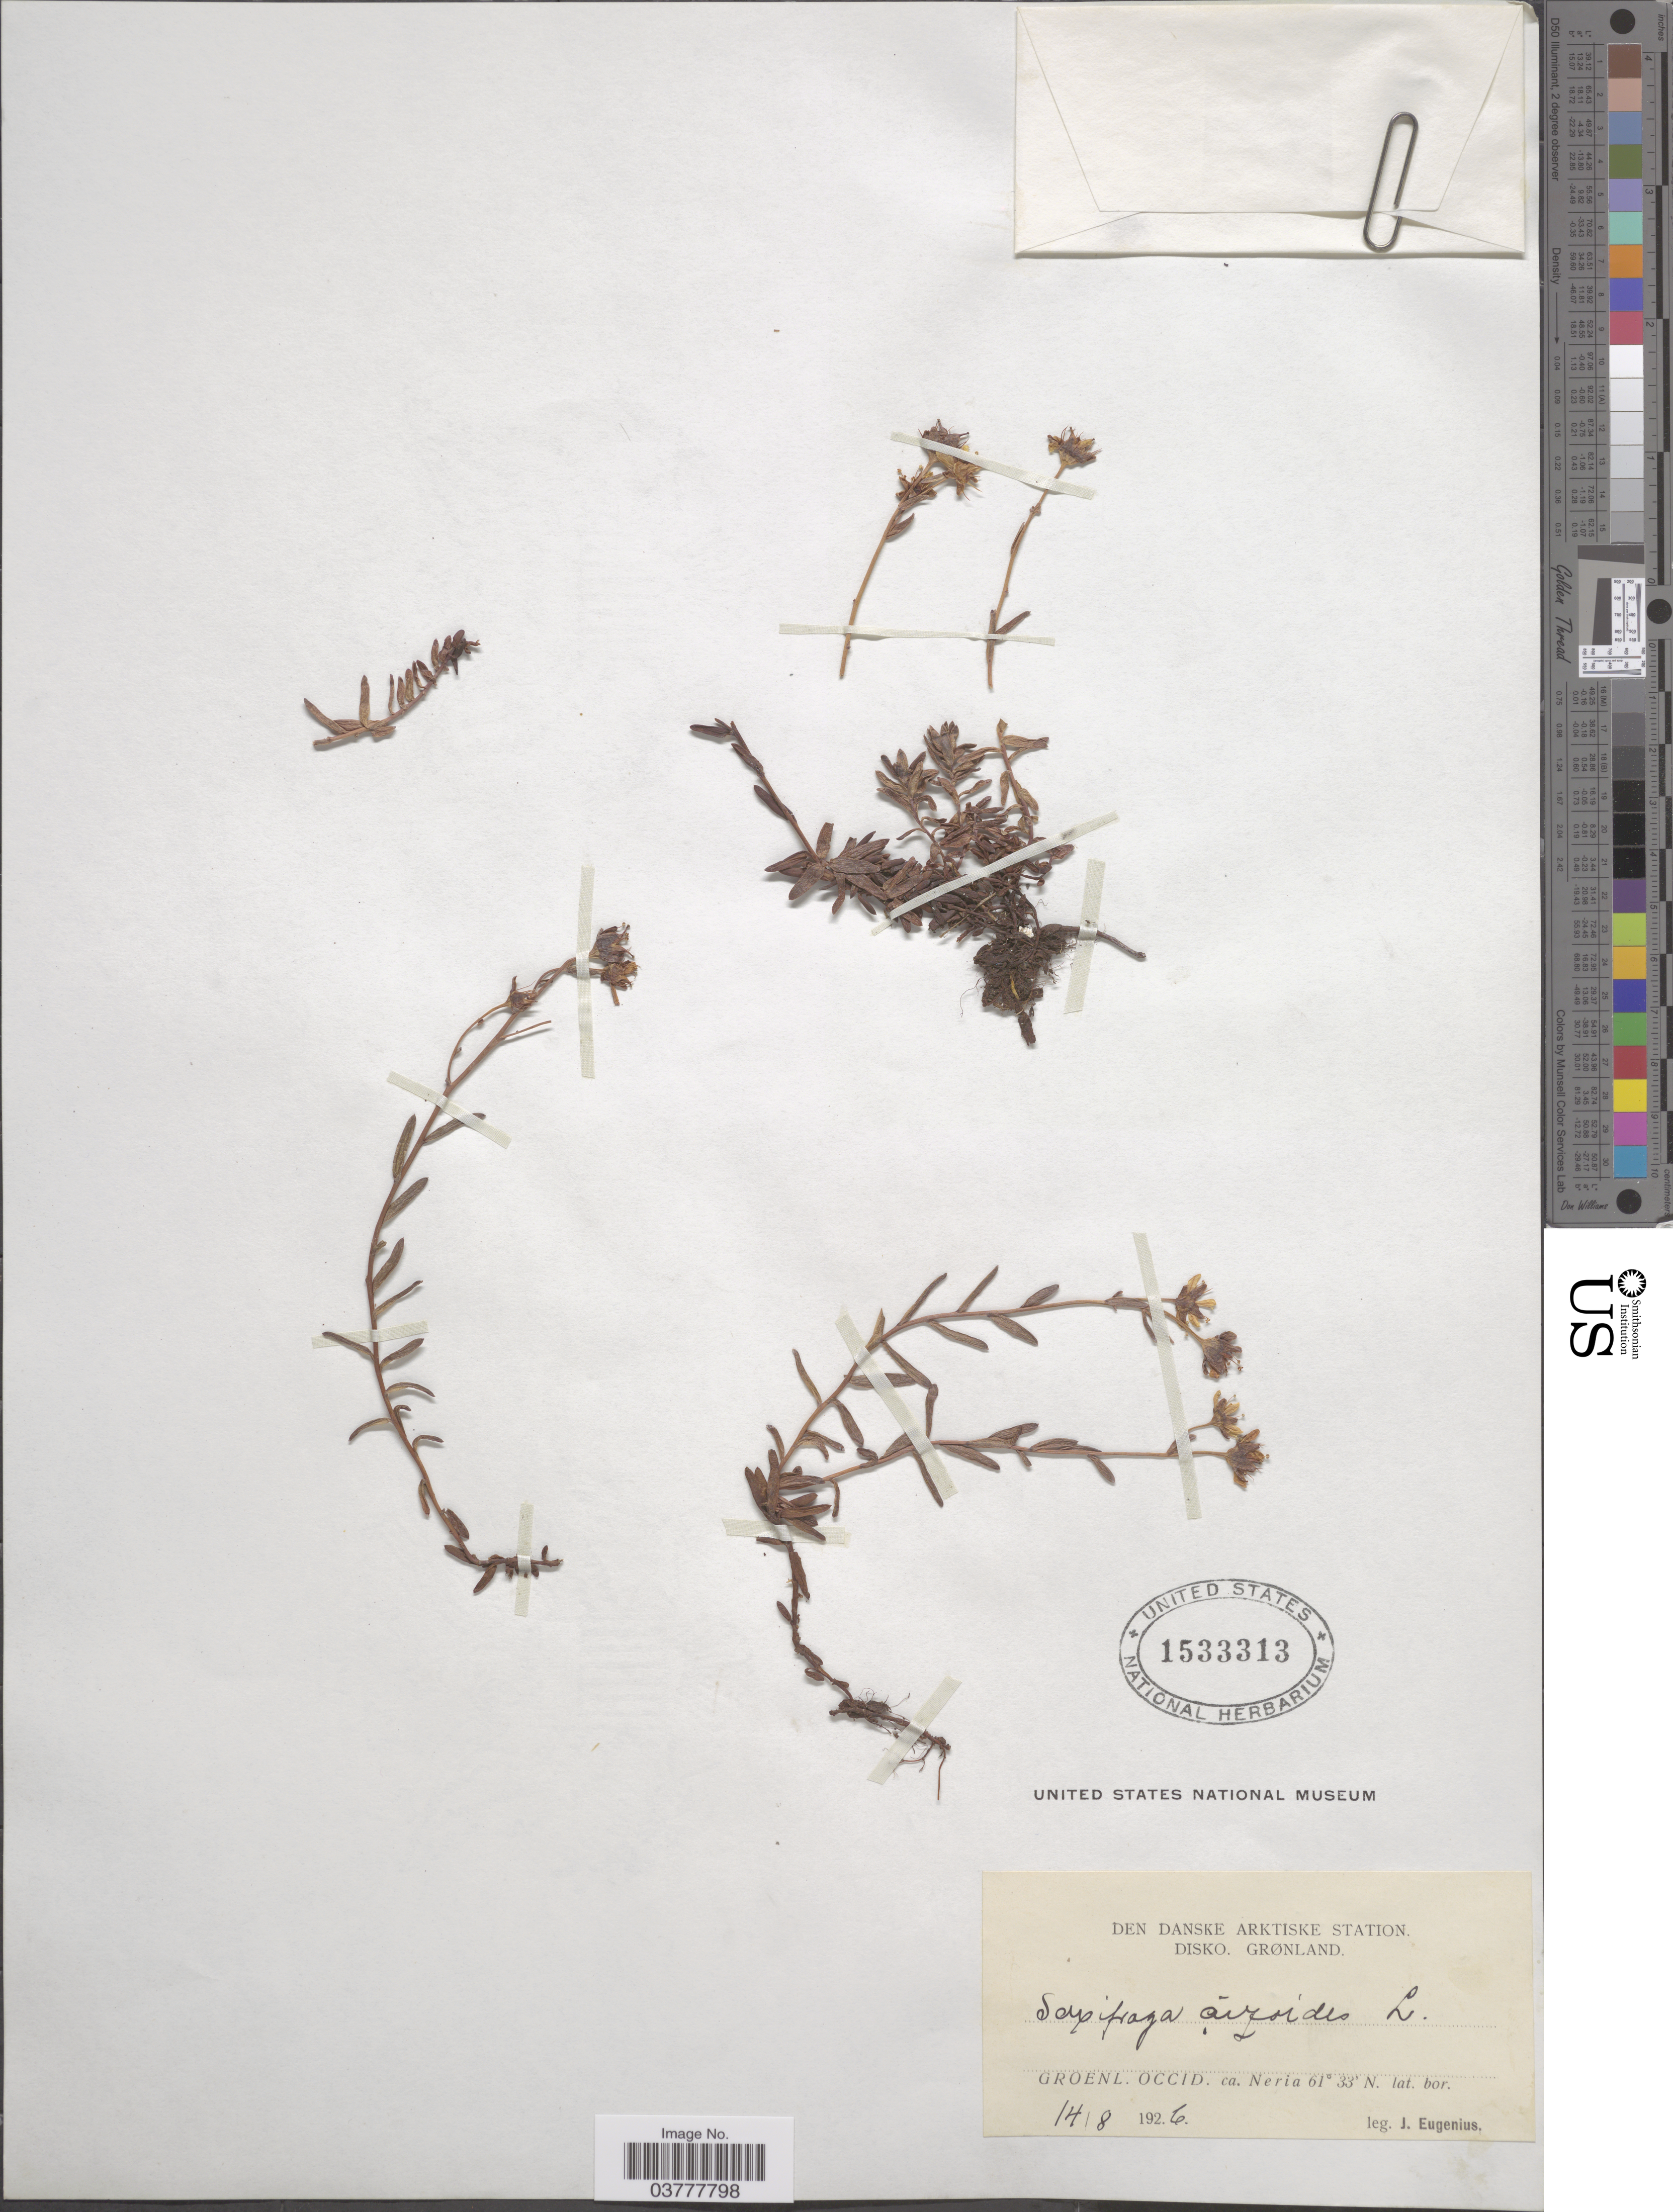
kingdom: Plantae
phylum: Tracheophyta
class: Magnoliopsida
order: Saxifragales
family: Saxifragaceae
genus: Saxifraga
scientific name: Saxifraga aizoides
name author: L.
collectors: J. Eugenius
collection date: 1926-08-14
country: Greenland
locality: Den Danske Arktiske Station. Disko. Grønland. Groenl. Occid. ca. Neria.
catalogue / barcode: US 1533313